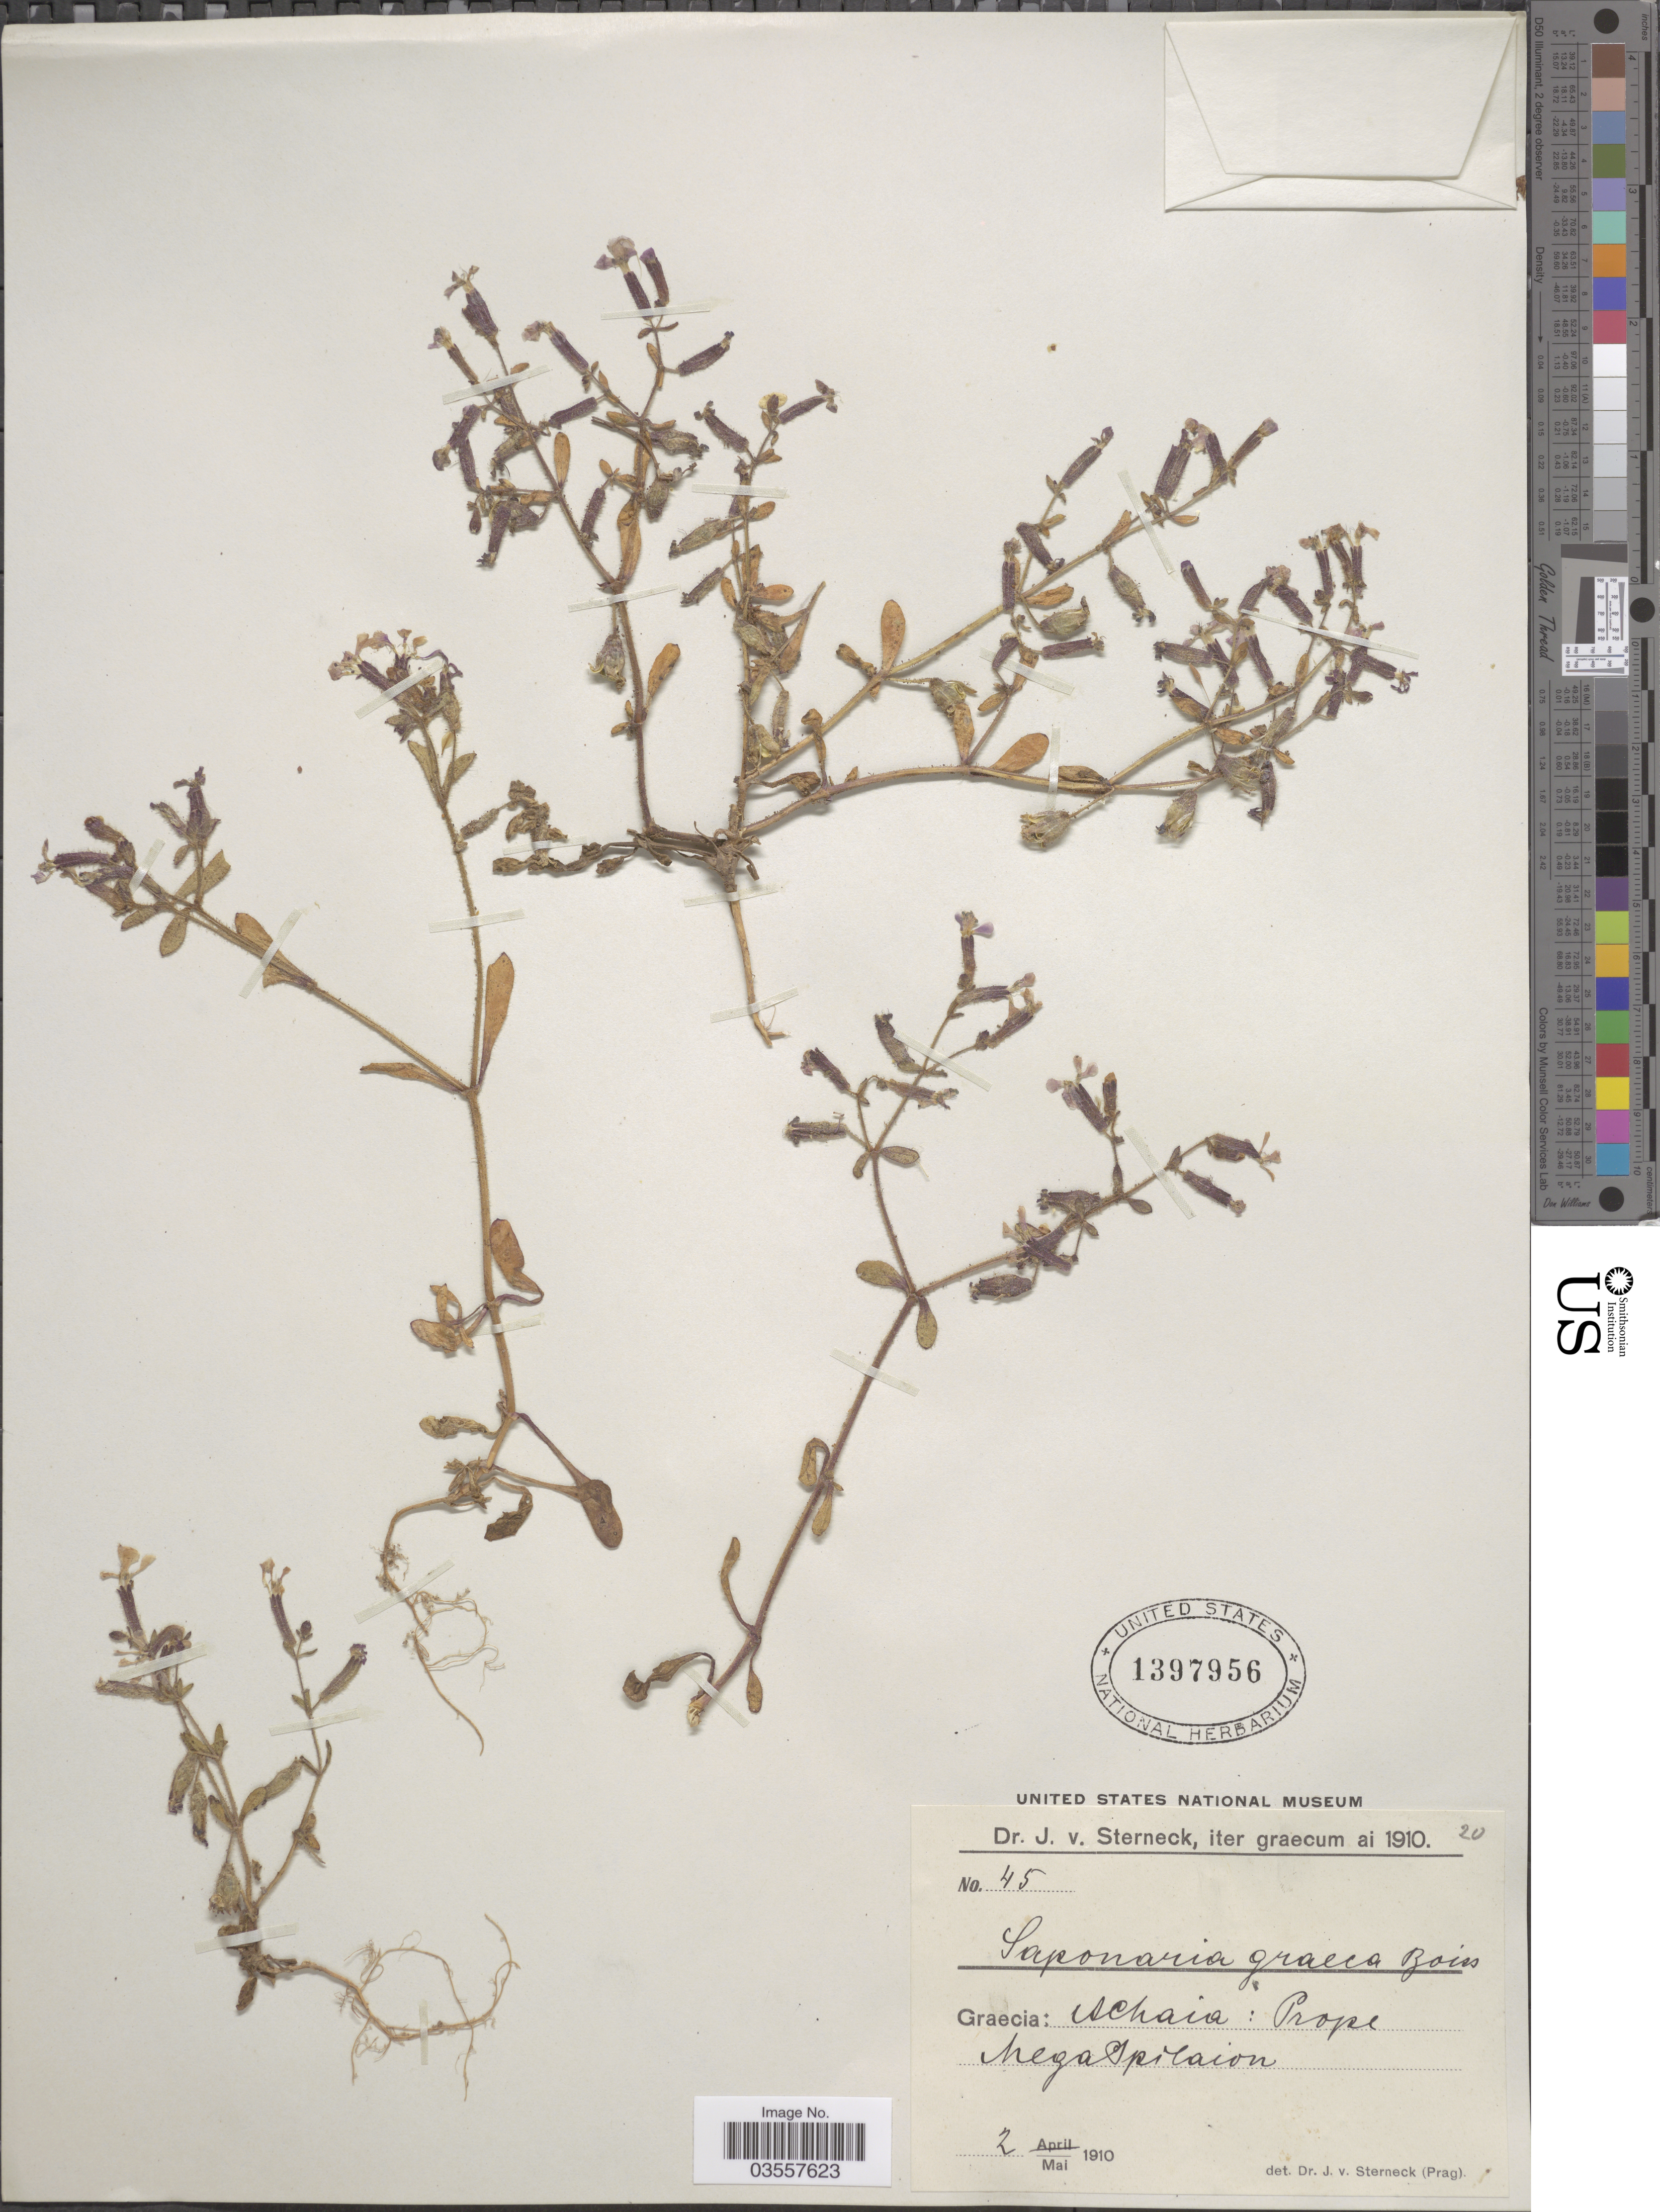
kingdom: Plantae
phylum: Tracheophyta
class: Magnoliopsida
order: Caryophyllales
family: Caryophyllaceae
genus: Saponaria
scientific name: Saponaria graeca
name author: Schreb.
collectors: J. von Sterneck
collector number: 45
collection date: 1910-05-02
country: Greece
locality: Græcia: Achaia: Prope Mega Spilaion.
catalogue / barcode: US 1397956